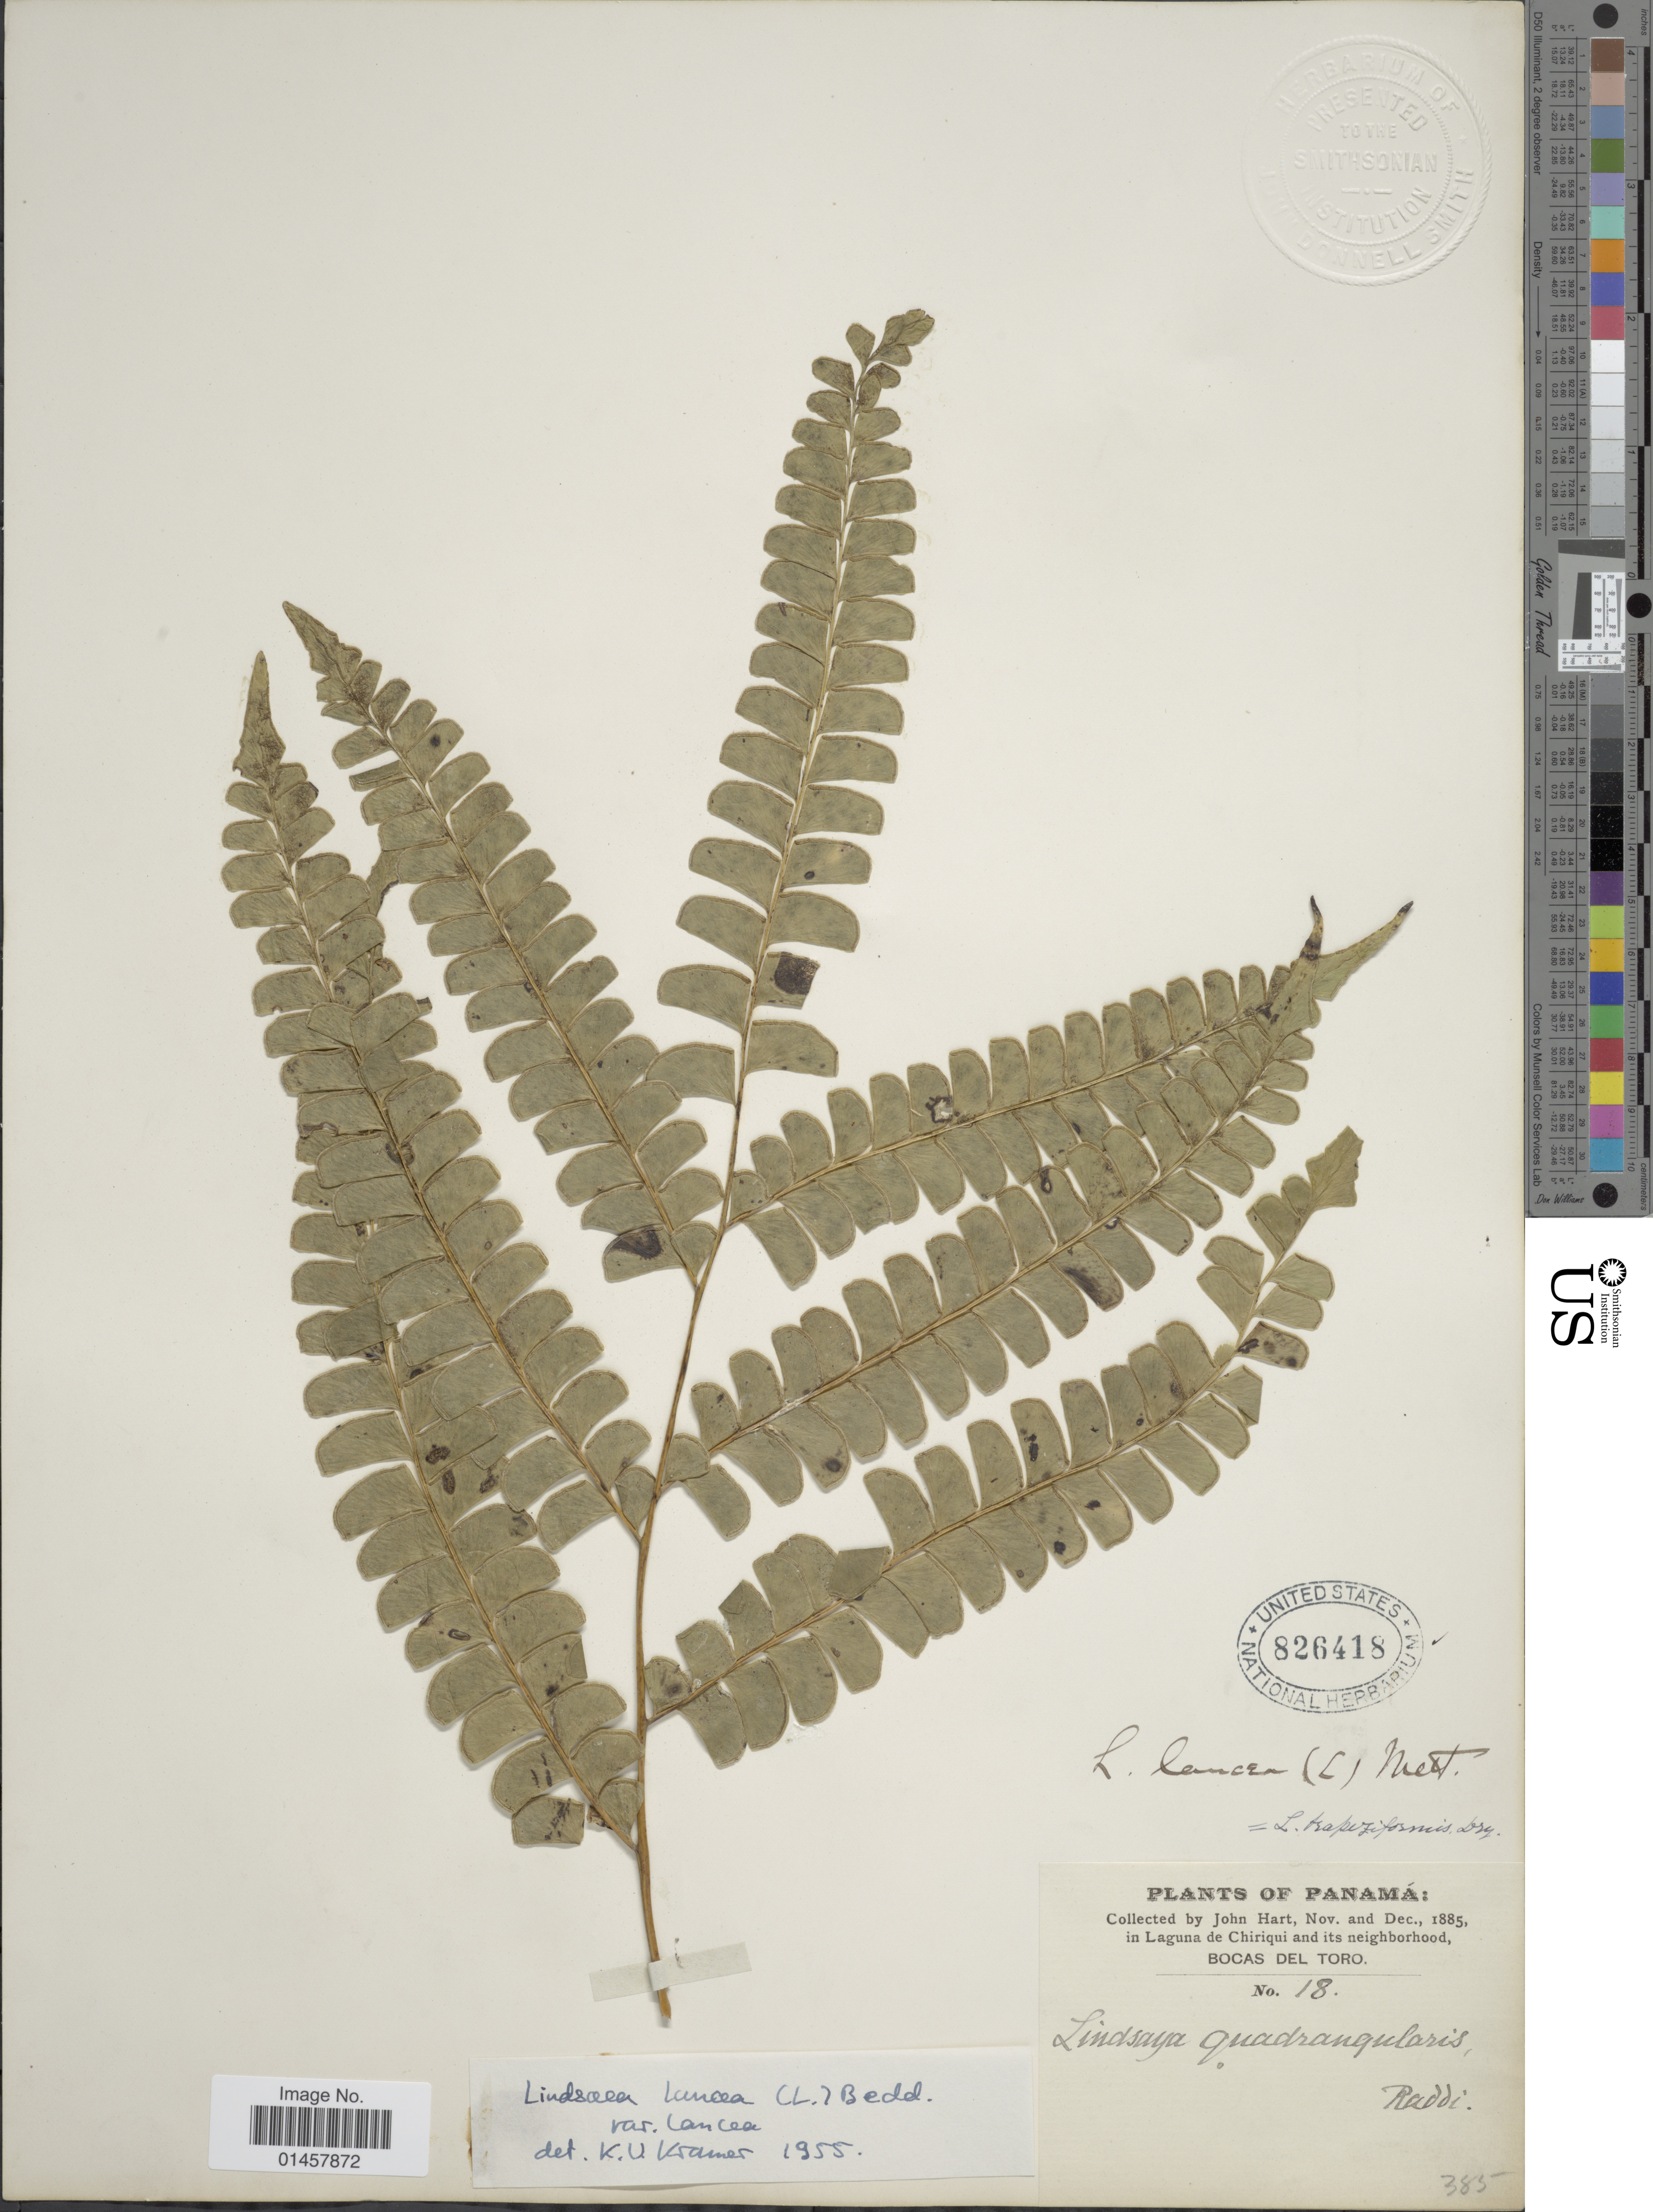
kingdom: Plantae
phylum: Tracheophyta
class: Polypodiopsida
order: Polypodiales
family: Lindsaeaceae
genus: Lindsaea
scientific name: Lindsaea lancea var. lancea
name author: (L.) Bedd.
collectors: J. Hart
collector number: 18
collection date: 1885-12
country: Panama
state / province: Bocas del Toro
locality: In laguna de Chiriqui and its neighborhood, Bocas del Toro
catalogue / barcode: US 826418